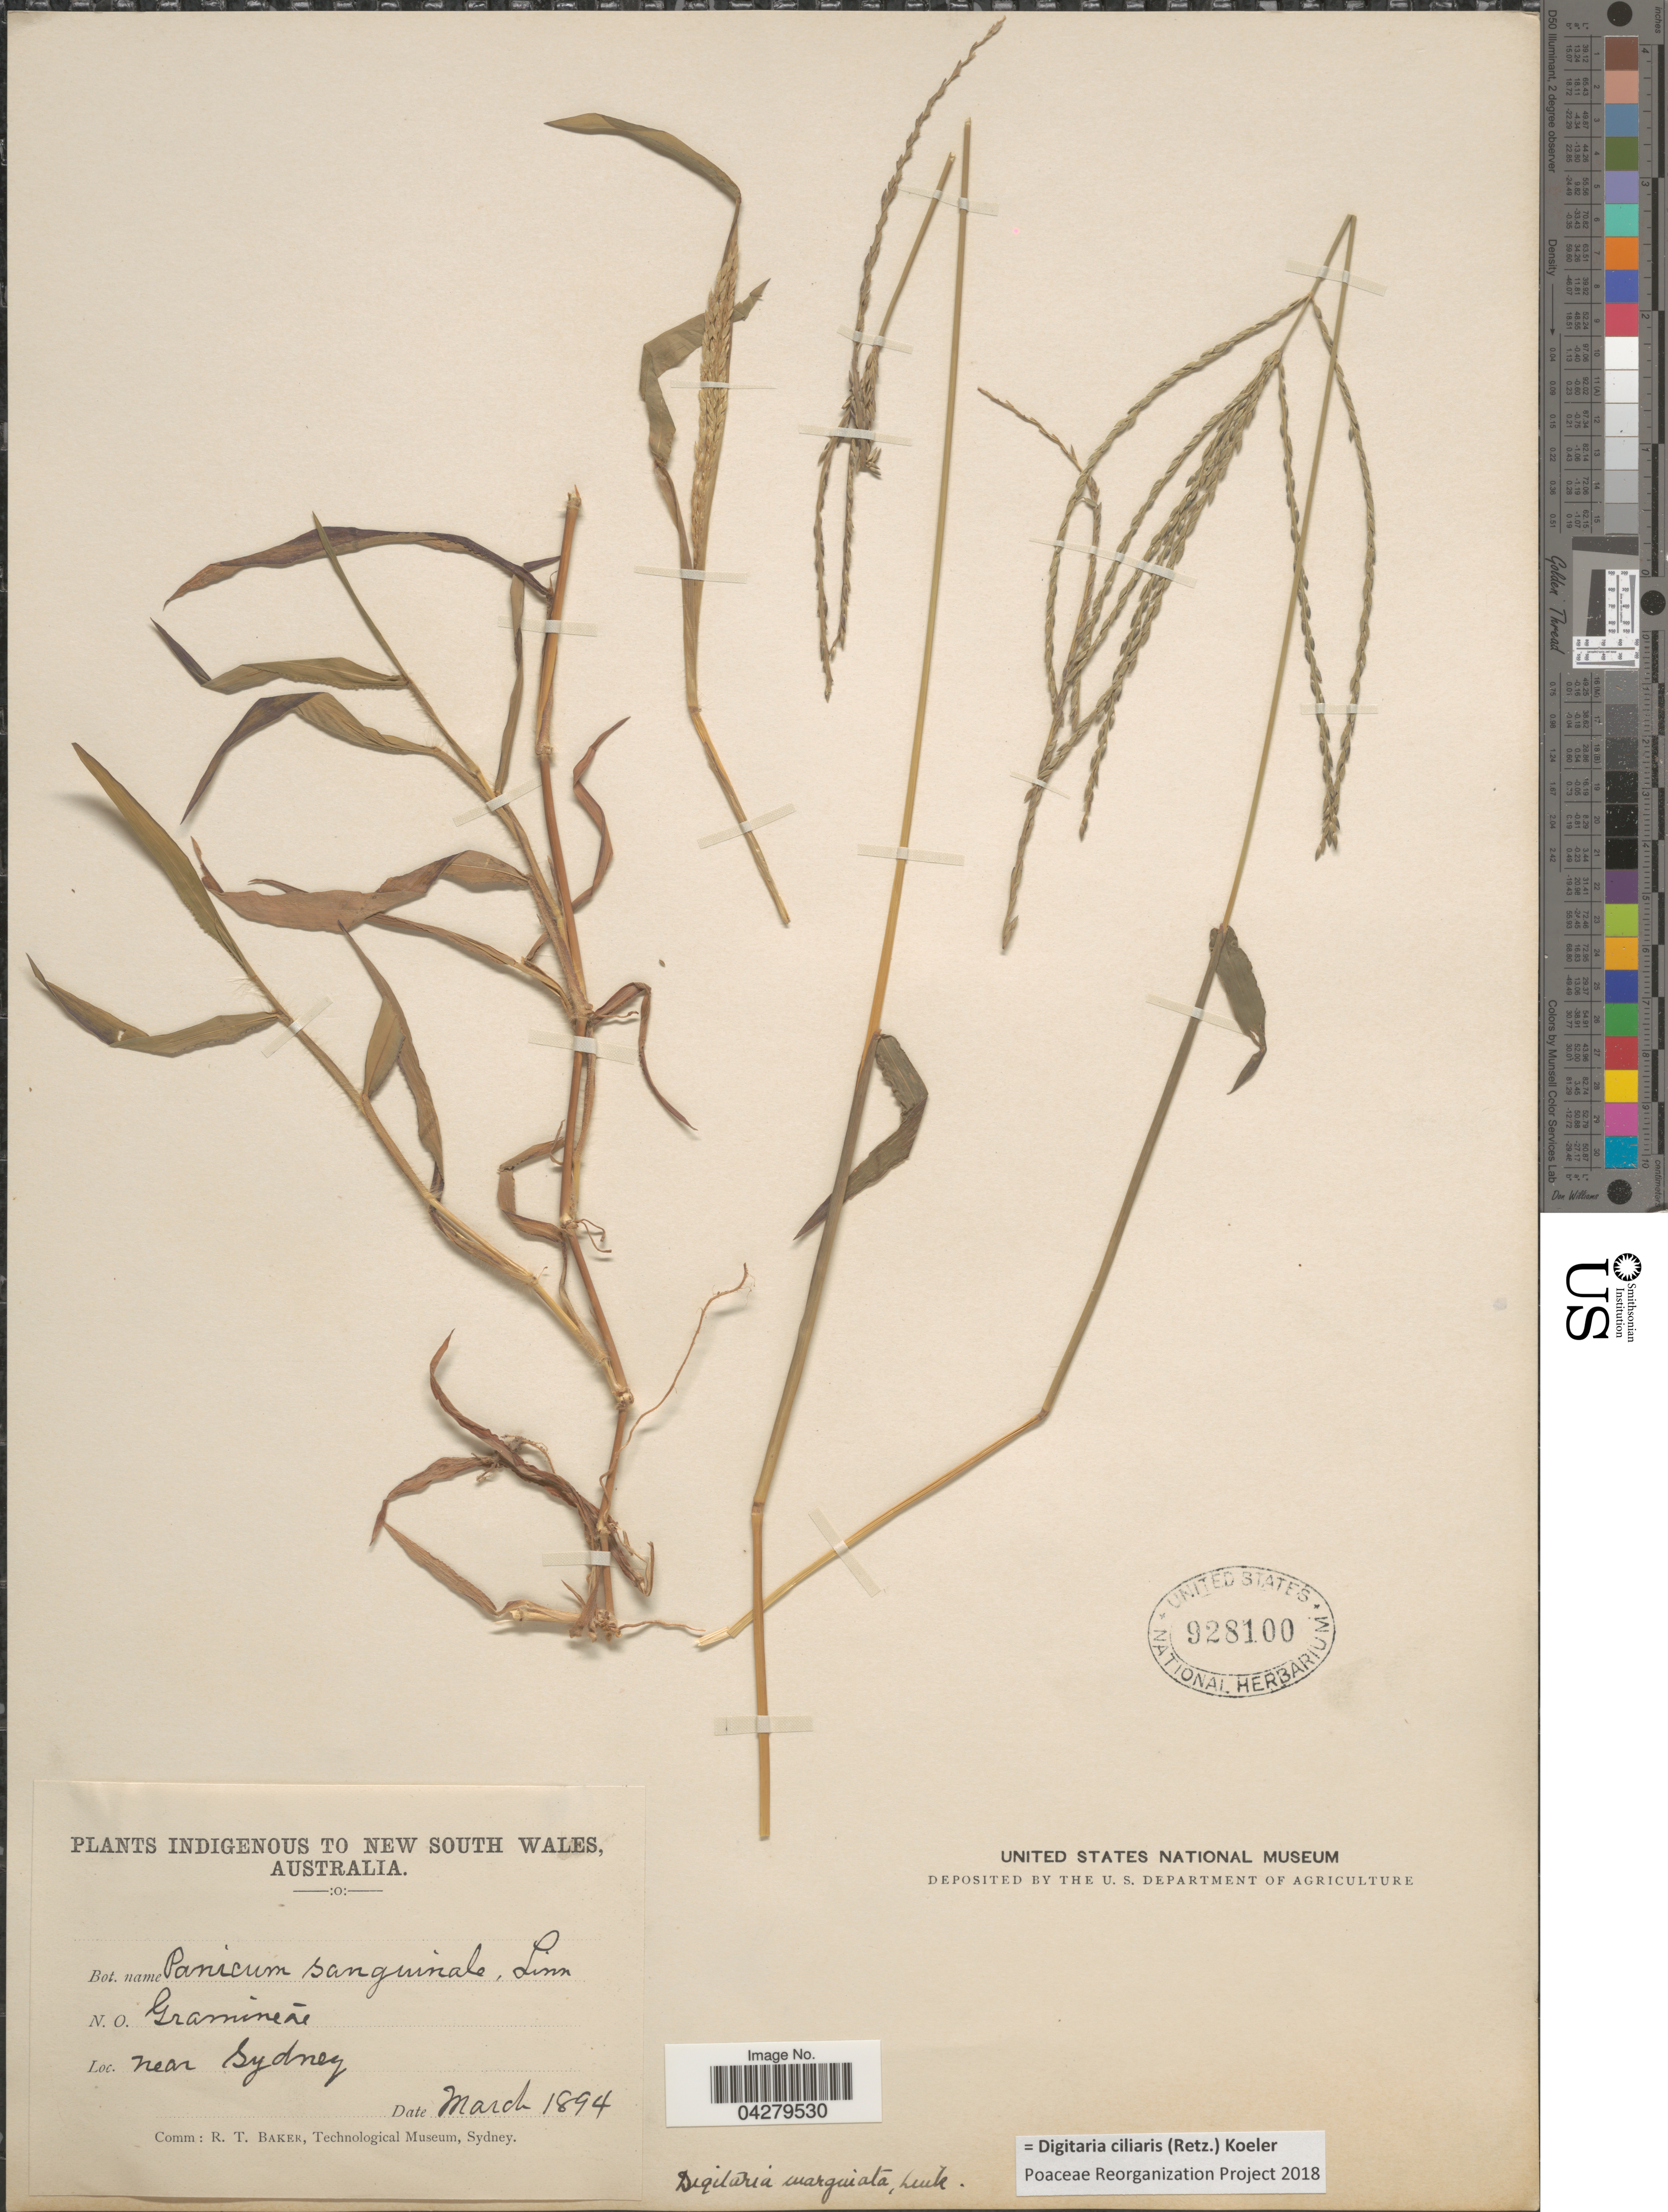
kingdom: Plantae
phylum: Tracheophyta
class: Liliopsida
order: Poales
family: Poaceae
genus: Digitaria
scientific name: Digitaria brownii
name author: (Roem. & Schult.) Hughes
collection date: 1894-03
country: Australia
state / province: New South Wales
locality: Near Sydney.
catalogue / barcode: US 928100